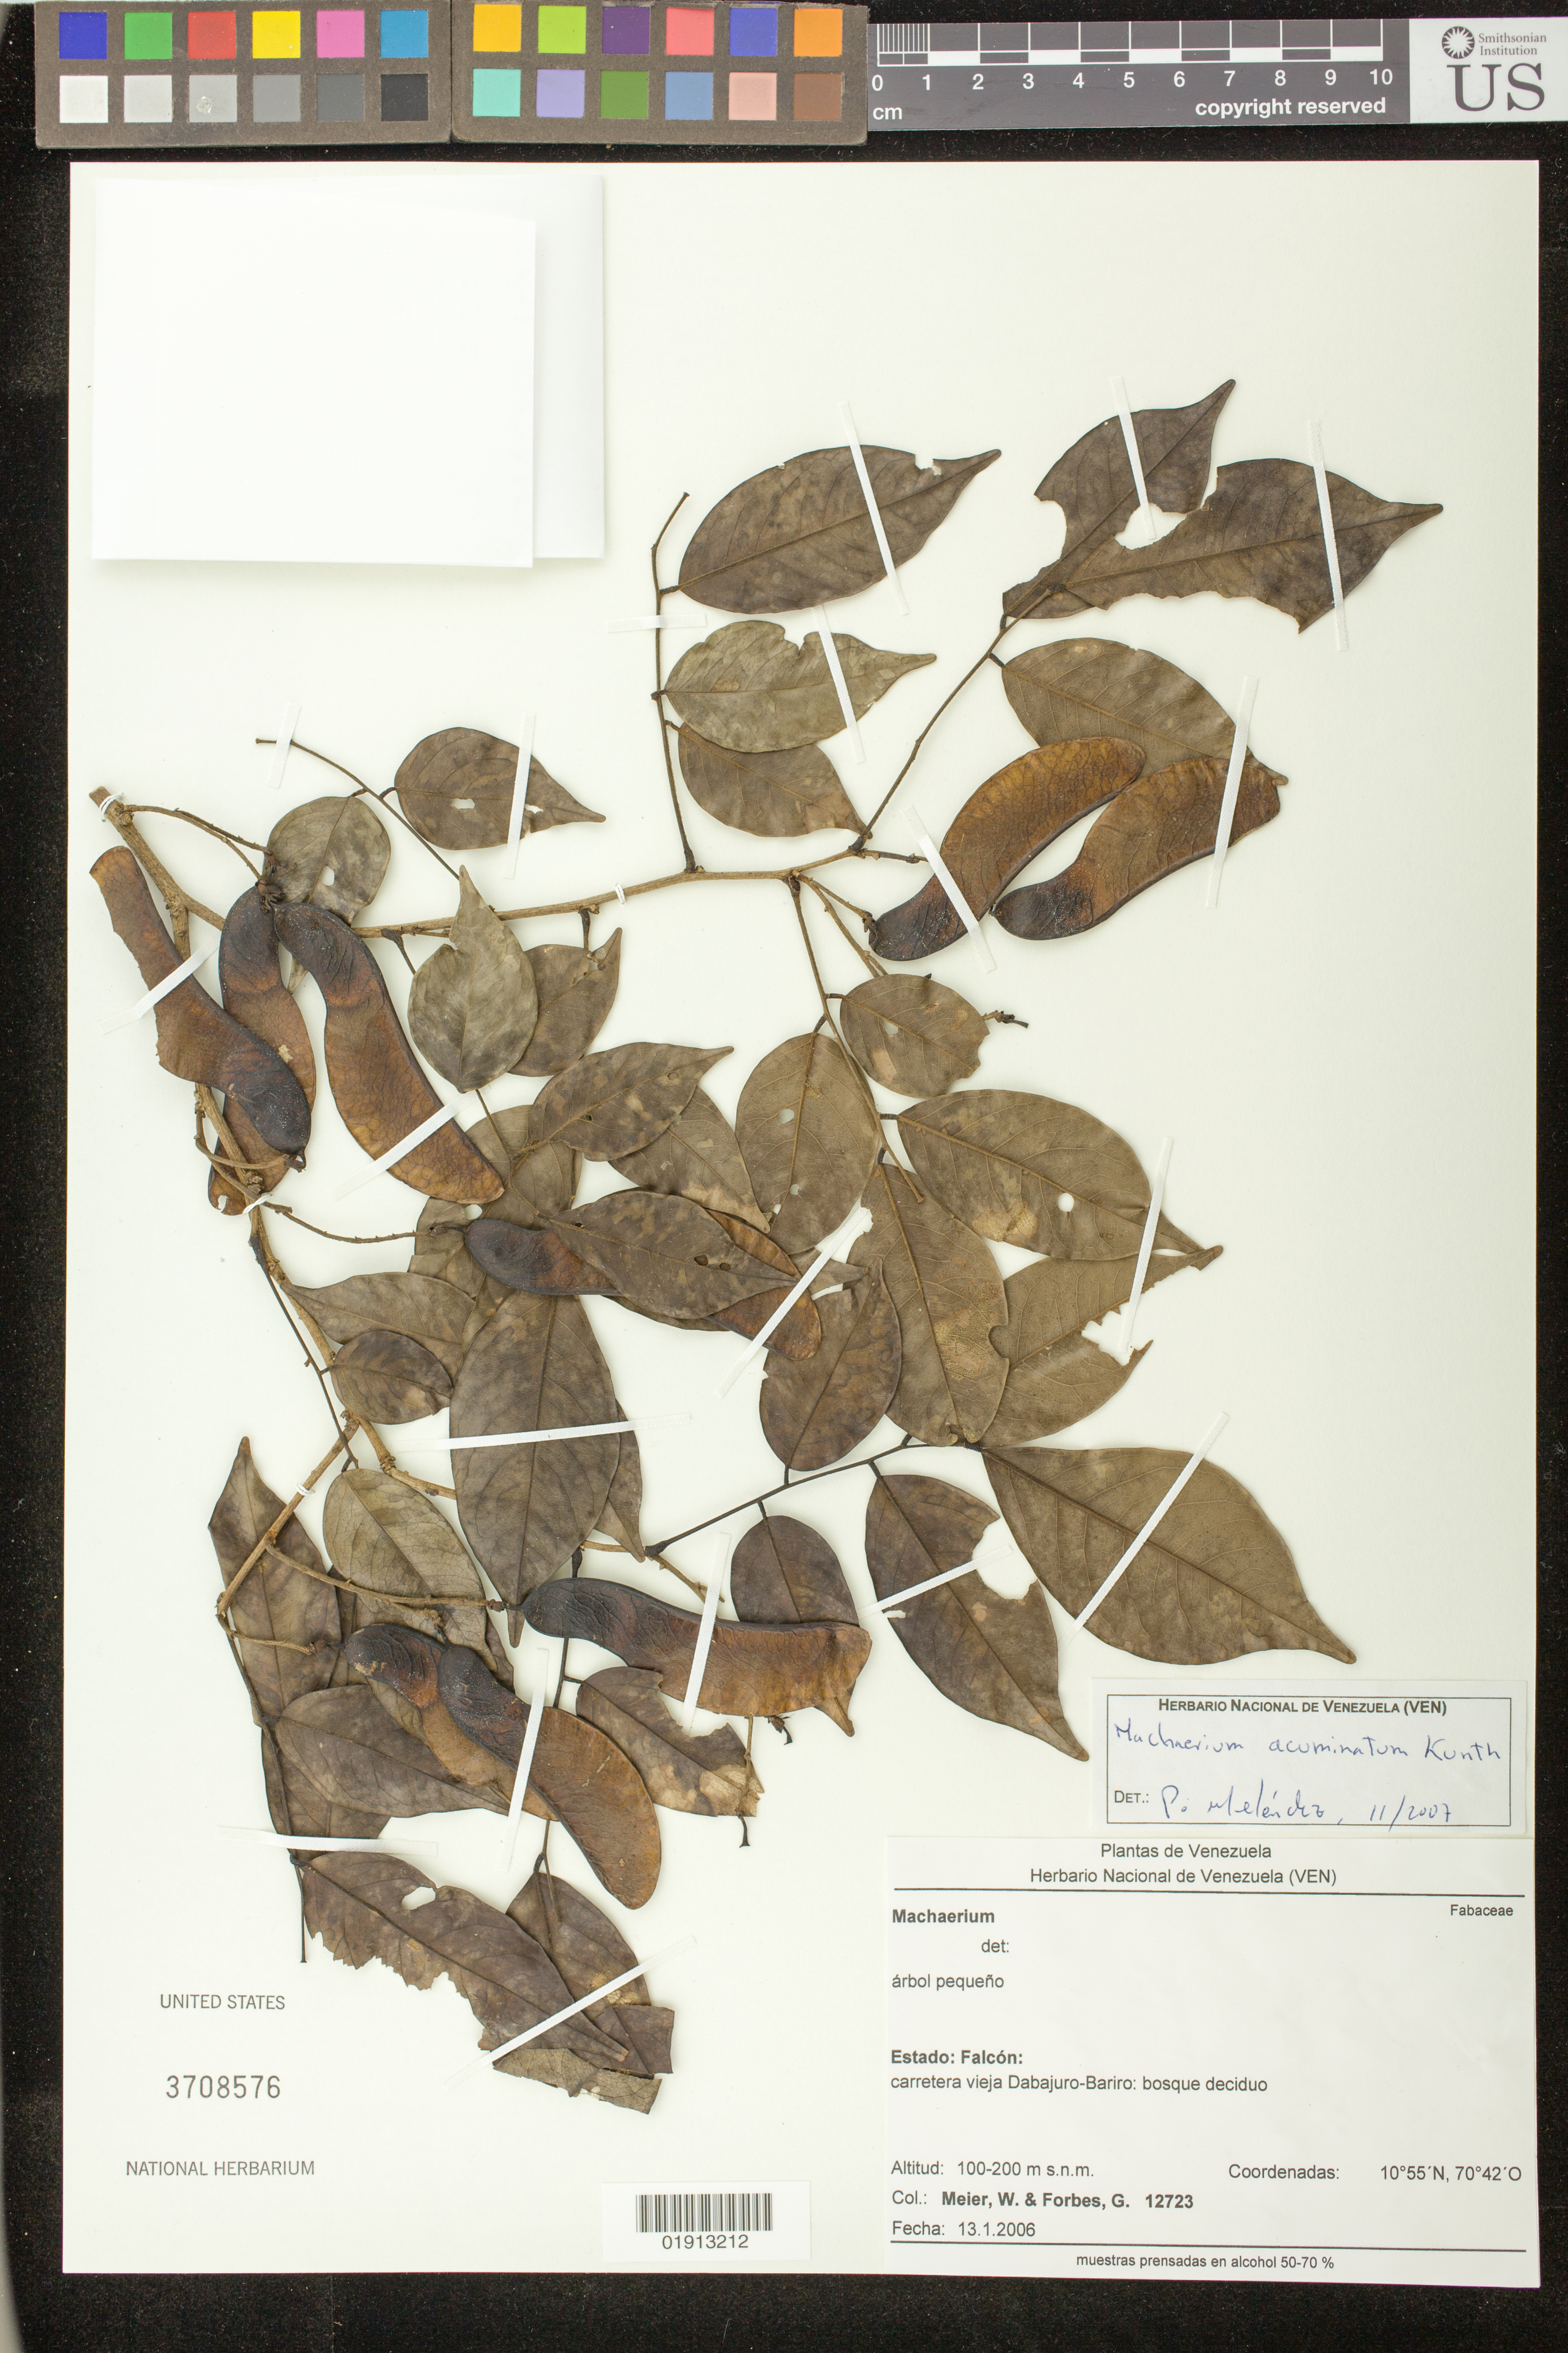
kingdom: Plantae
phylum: Tracheophyta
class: Magnoliopsida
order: Fabales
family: Fabaceae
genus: Machaerium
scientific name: Machaerium acuminatum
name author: Kunth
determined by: Meléndez, P.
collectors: W. Meier & G. Forbes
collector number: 12723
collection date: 2006-01-13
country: Venezuela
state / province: Falcón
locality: Estado: Falcón: carretera vieja Dabajuro-Bariro: bosque deciduo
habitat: Bosque deciduo.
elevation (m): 100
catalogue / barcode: US 3708576